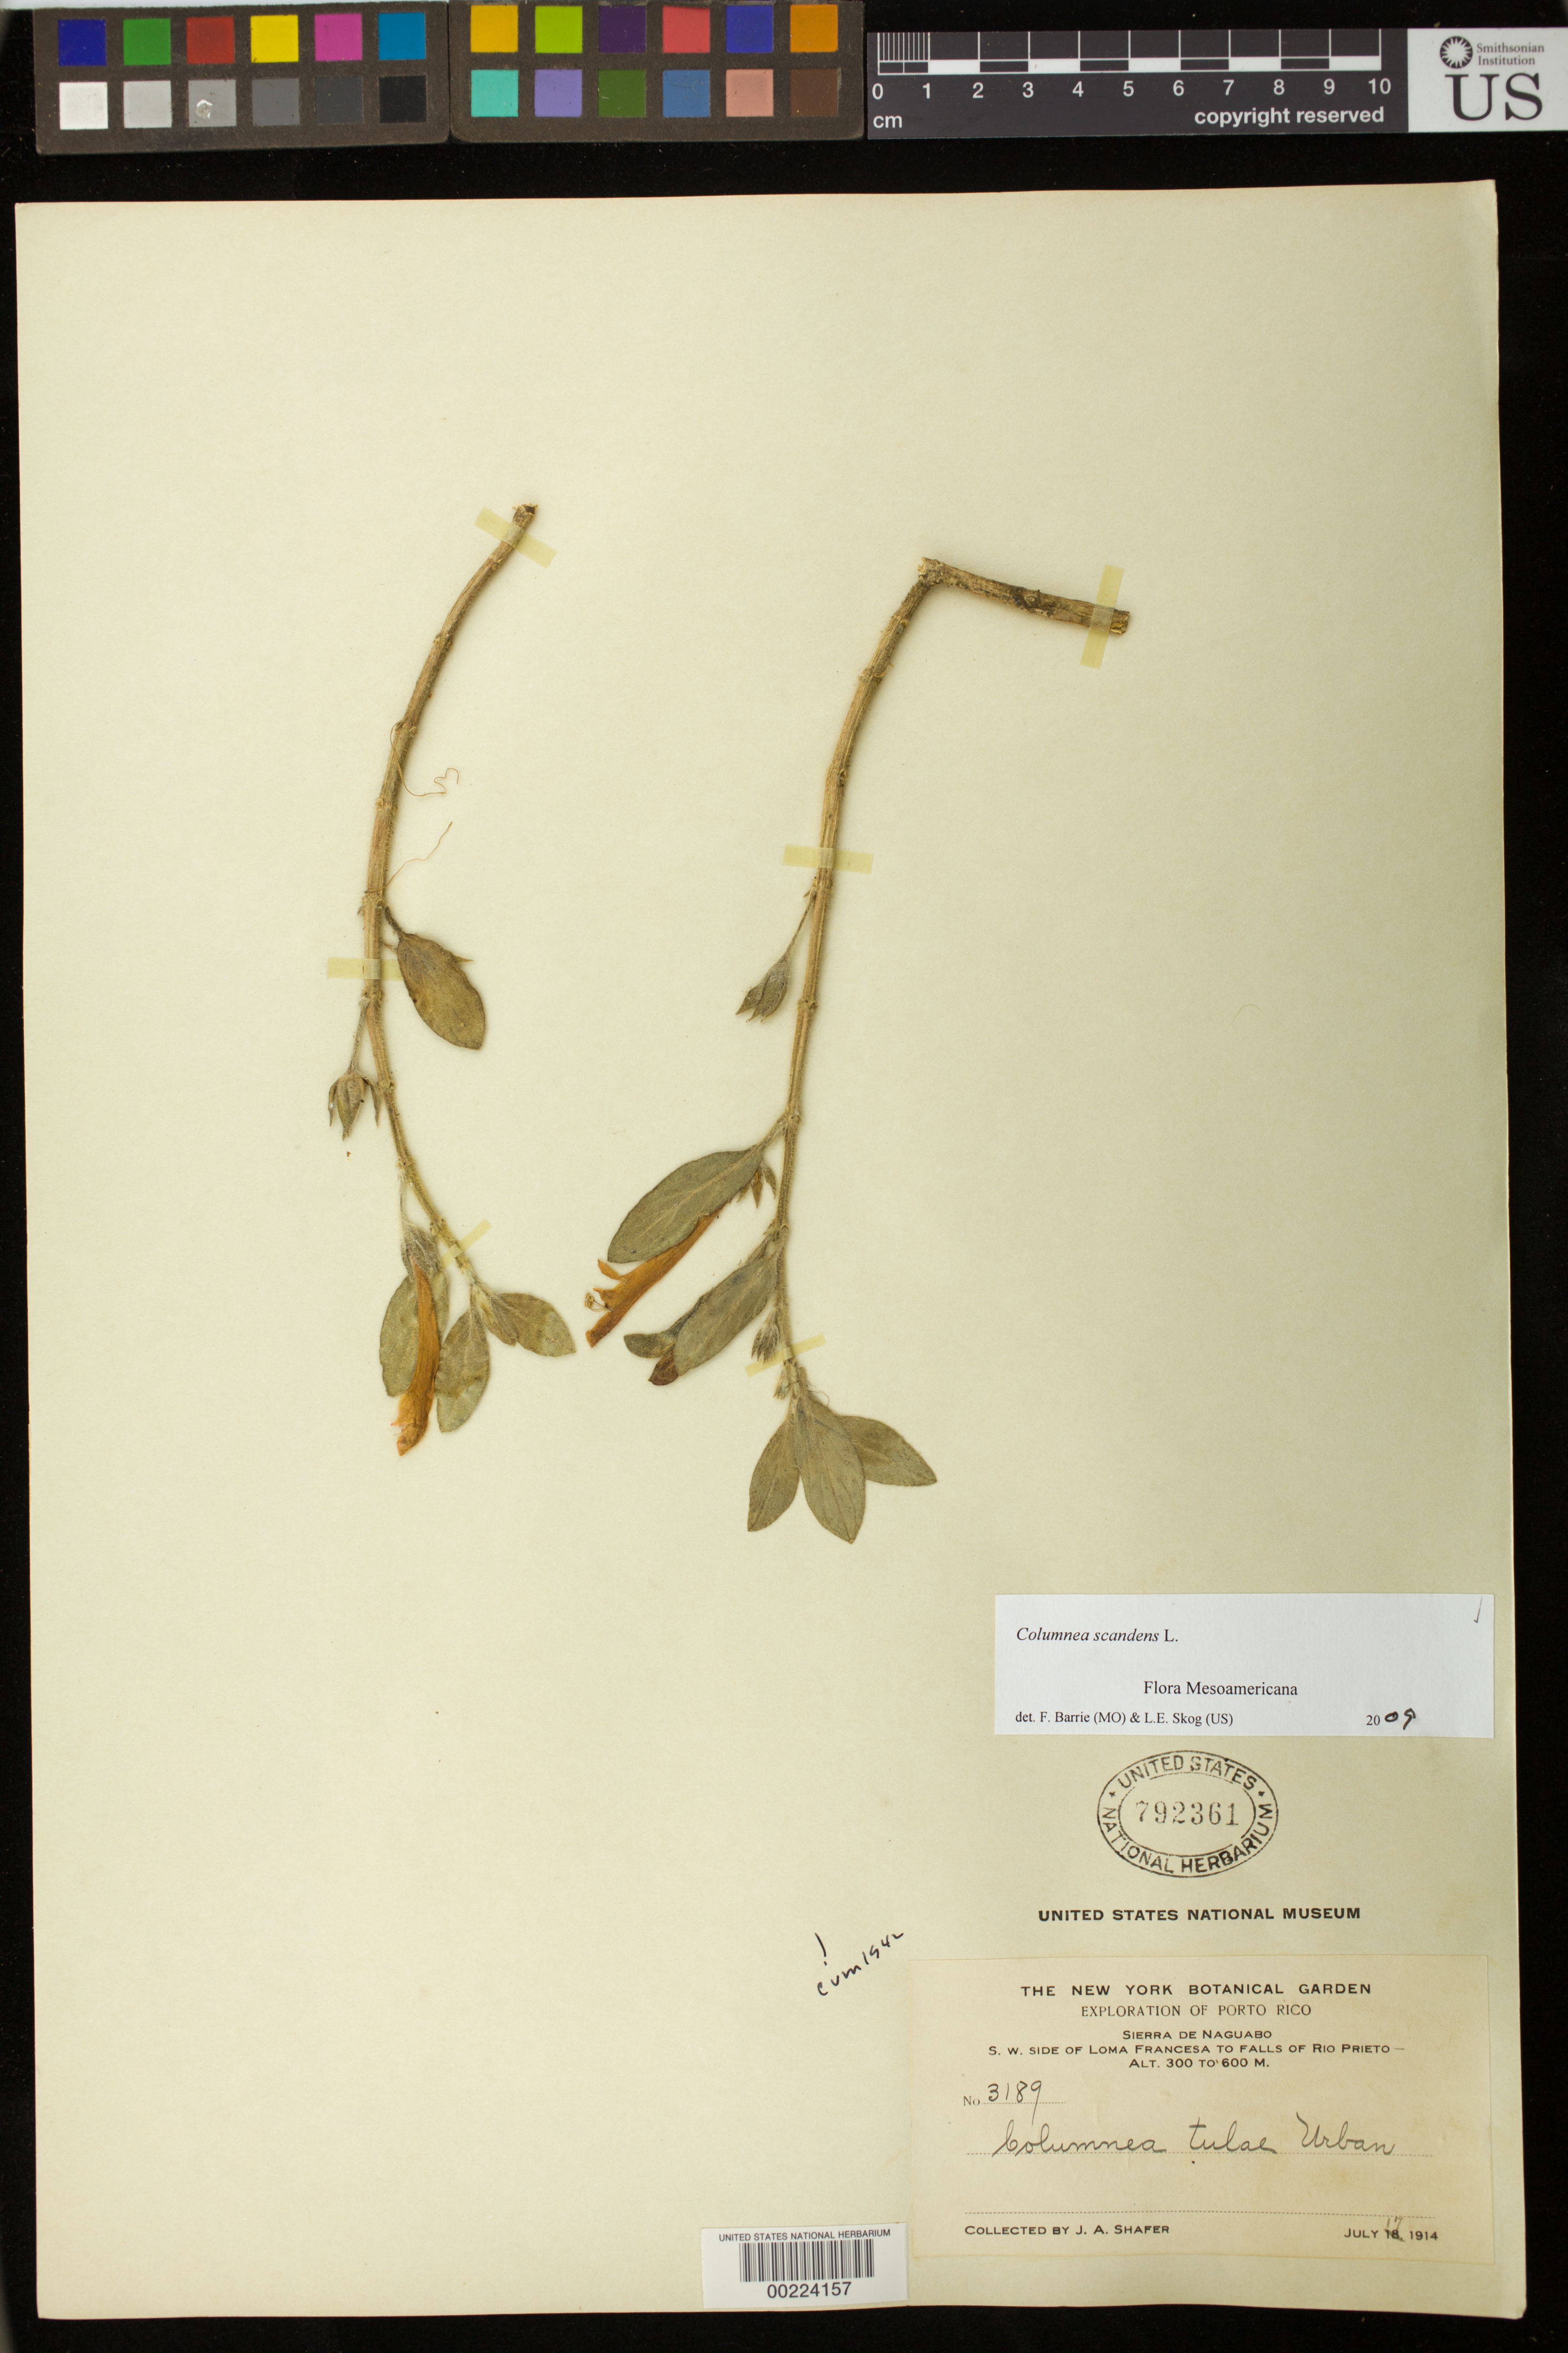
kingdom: Plantae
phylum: Tracheophyta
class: Magnoliopsida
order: Lamiales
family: Gesneriaceae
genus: Columnea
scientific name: Columnea scandens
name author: L.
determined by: Barrie, F. R.; Skog, Laurence E.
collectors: J. A. Shafer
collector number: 3189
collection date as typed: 17 Jul 1914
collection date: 1914-07-17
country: Puerto Rico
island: Puerto Rico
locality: Sierra de Naguabo, SW side of Loma Francesa to falls of Rio Prieto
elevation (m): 300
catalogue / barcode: US 792361